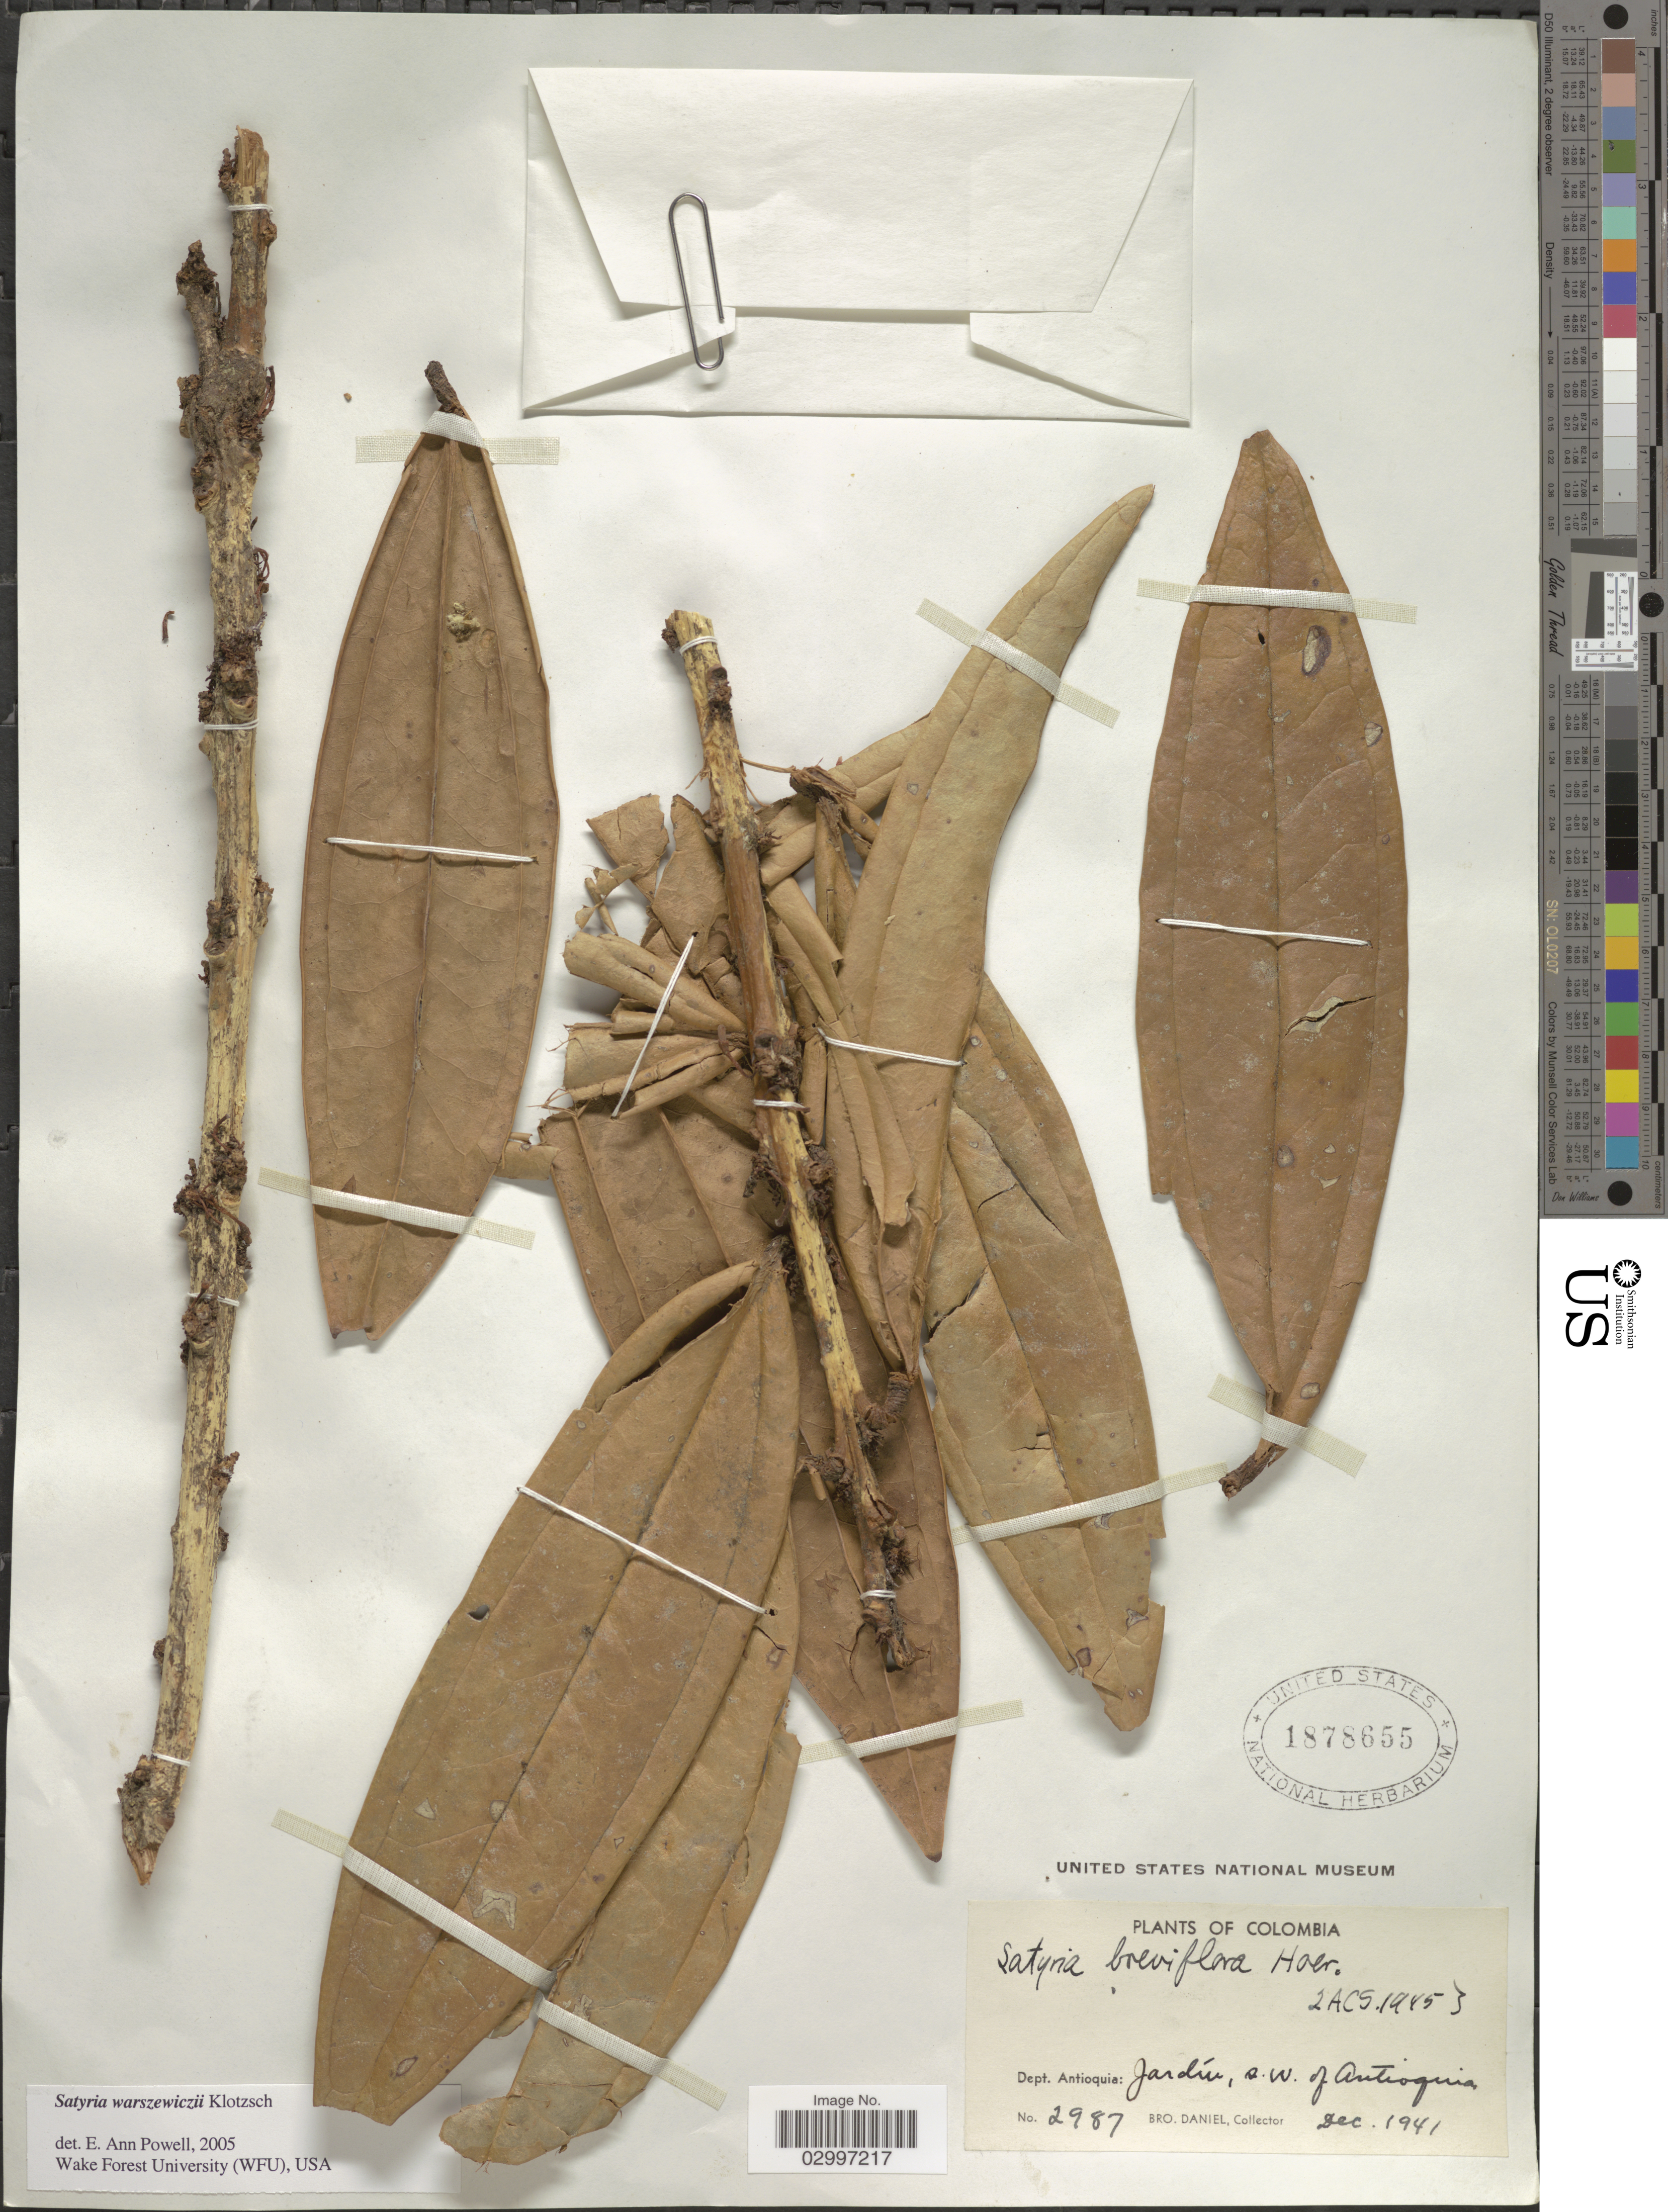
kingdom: Plantae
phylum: Tracheophyta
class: Magnoliopsida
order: Ericales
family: Ericaceae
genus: Satyria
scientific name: Satyria warszewiczii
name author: Klotzsch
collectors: Bro. Daniel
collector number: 2987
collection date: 1941-12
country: Colombia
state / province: Antioquia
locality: Dept. Antioquia: Jardín, s.w. of Antioquia.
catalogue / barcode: US 1878655